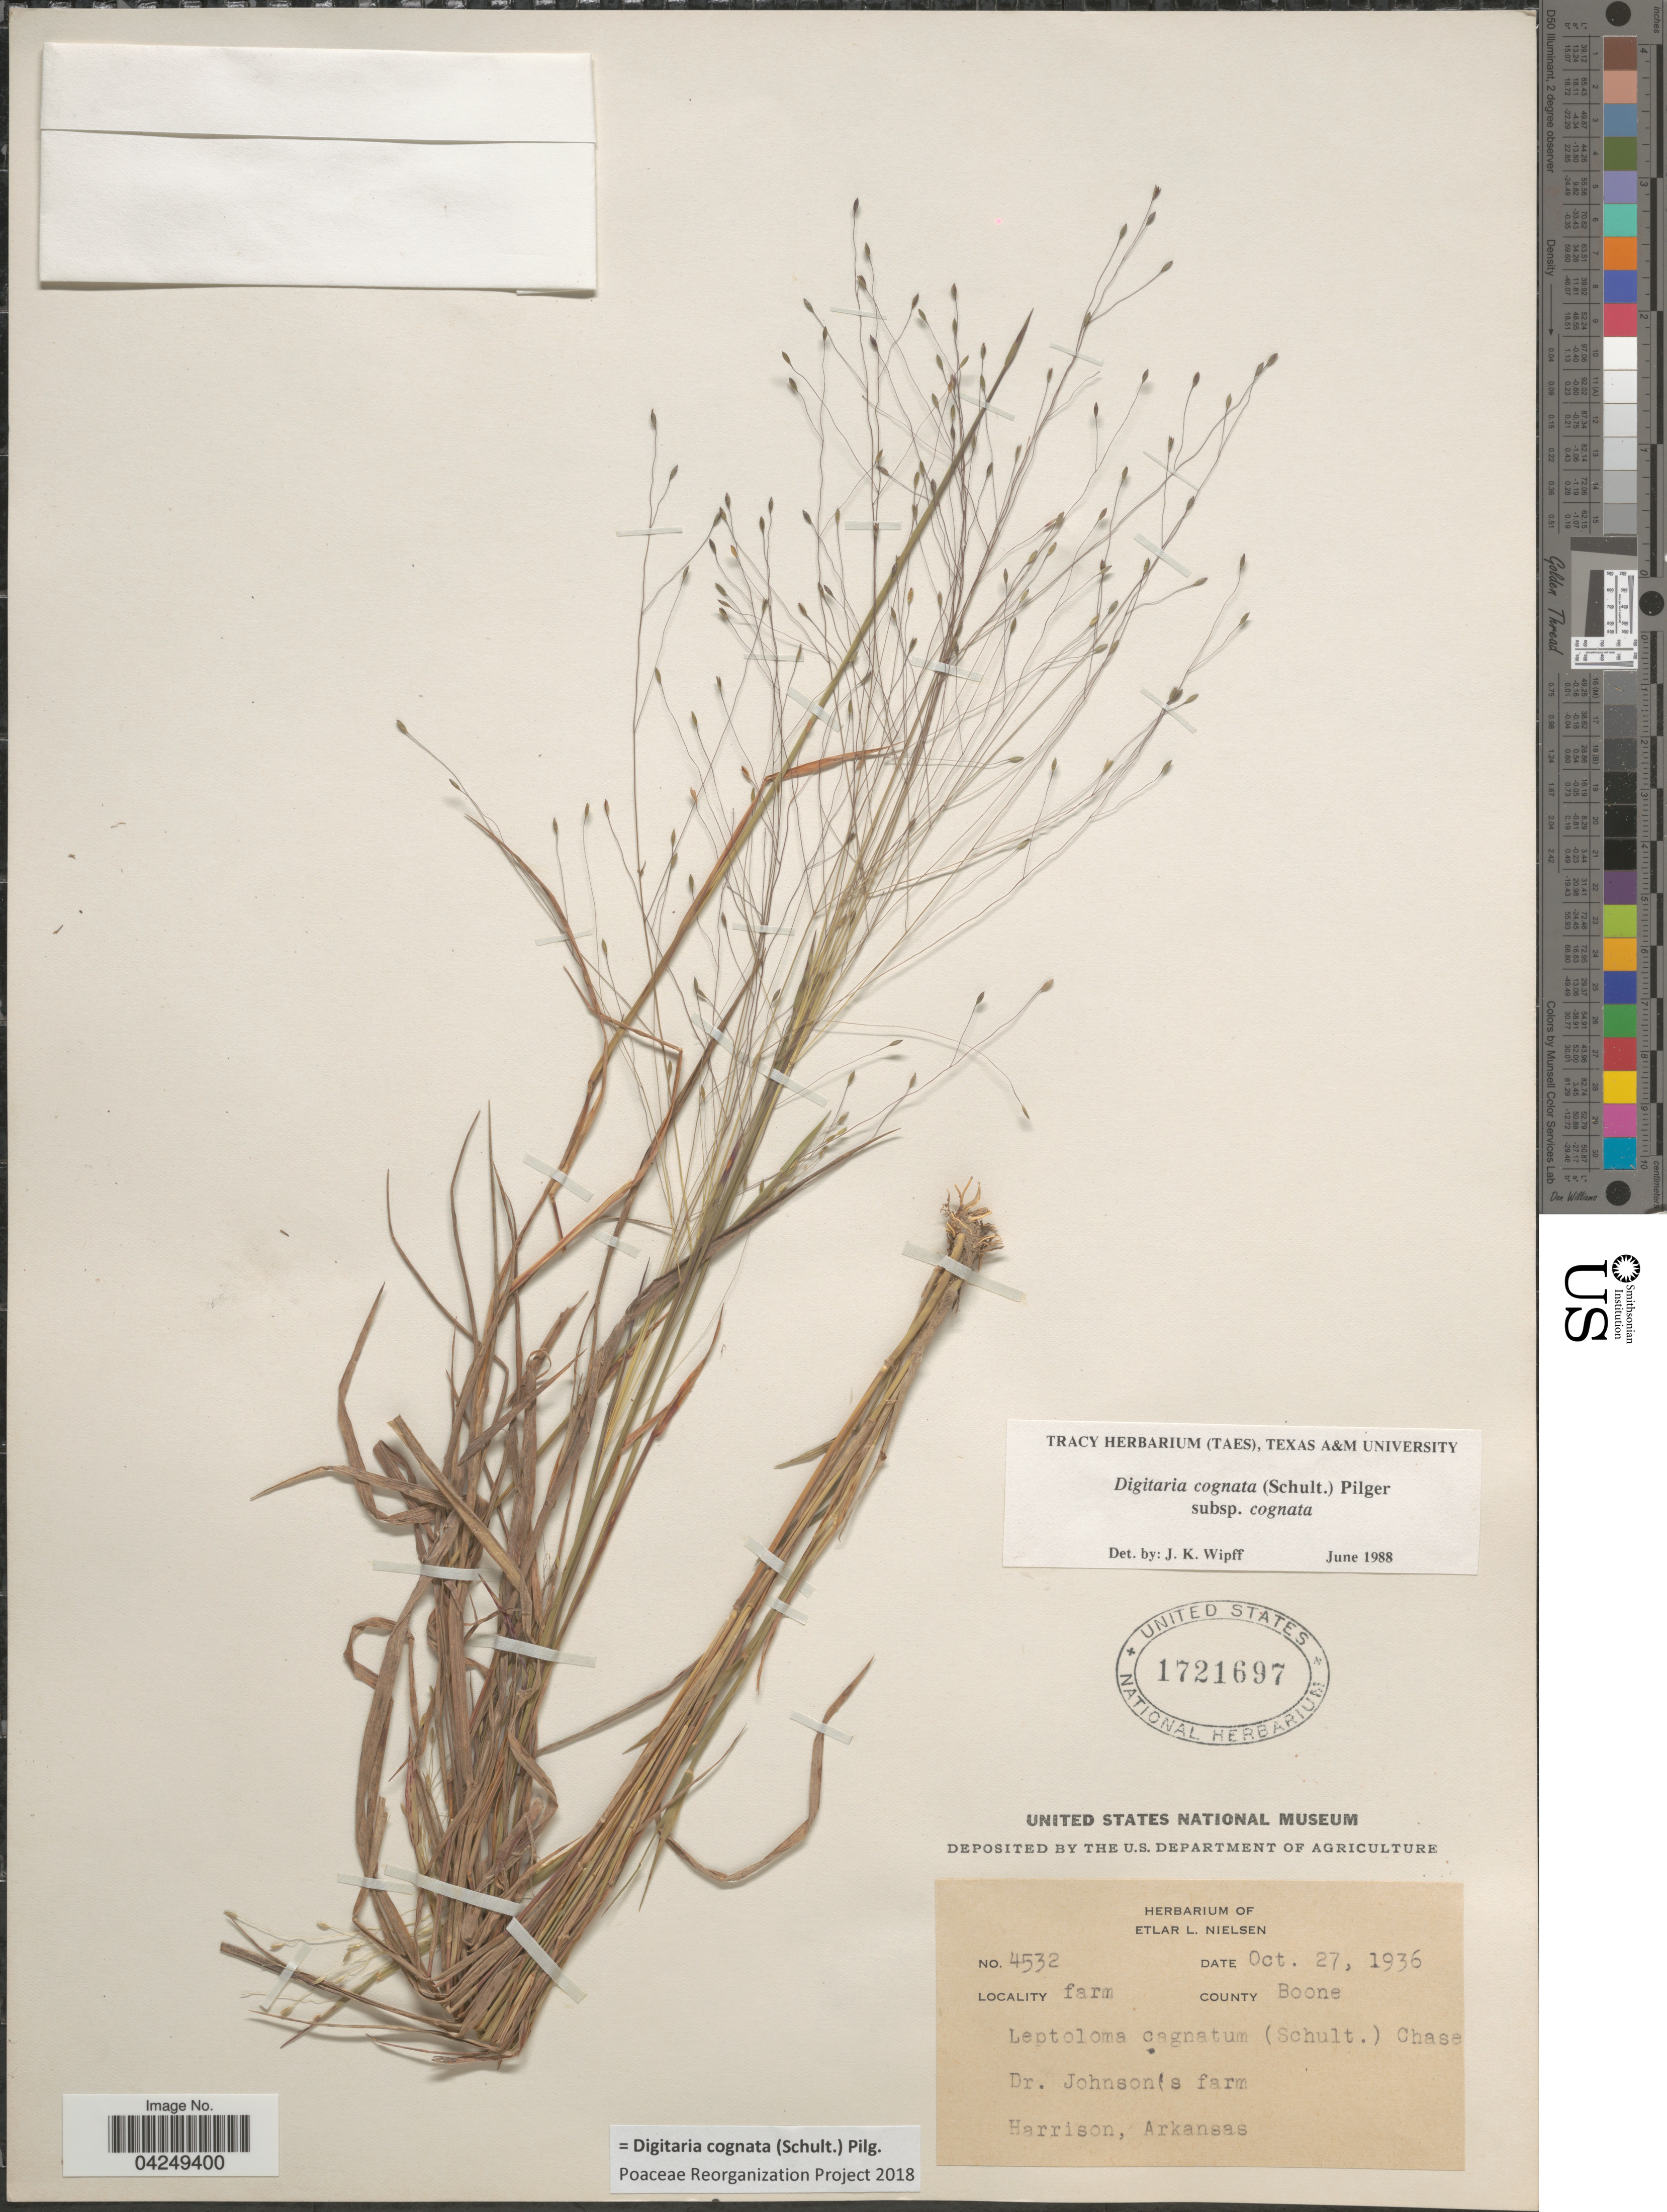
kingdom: Plantae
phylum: Tracheophyta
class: Liliopsida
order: Poales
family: Poaceae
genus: Digitaria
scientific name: Digitaria cognata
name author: (Scult.) Pilg.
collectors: Ex herb. of Etlar L. Nielsen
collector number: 4532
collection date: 1936-10-27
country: United States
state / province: Arkansas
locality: Farm. County Boone. Dr. Johnson's farm. Harrison.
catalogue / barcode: US 1721697